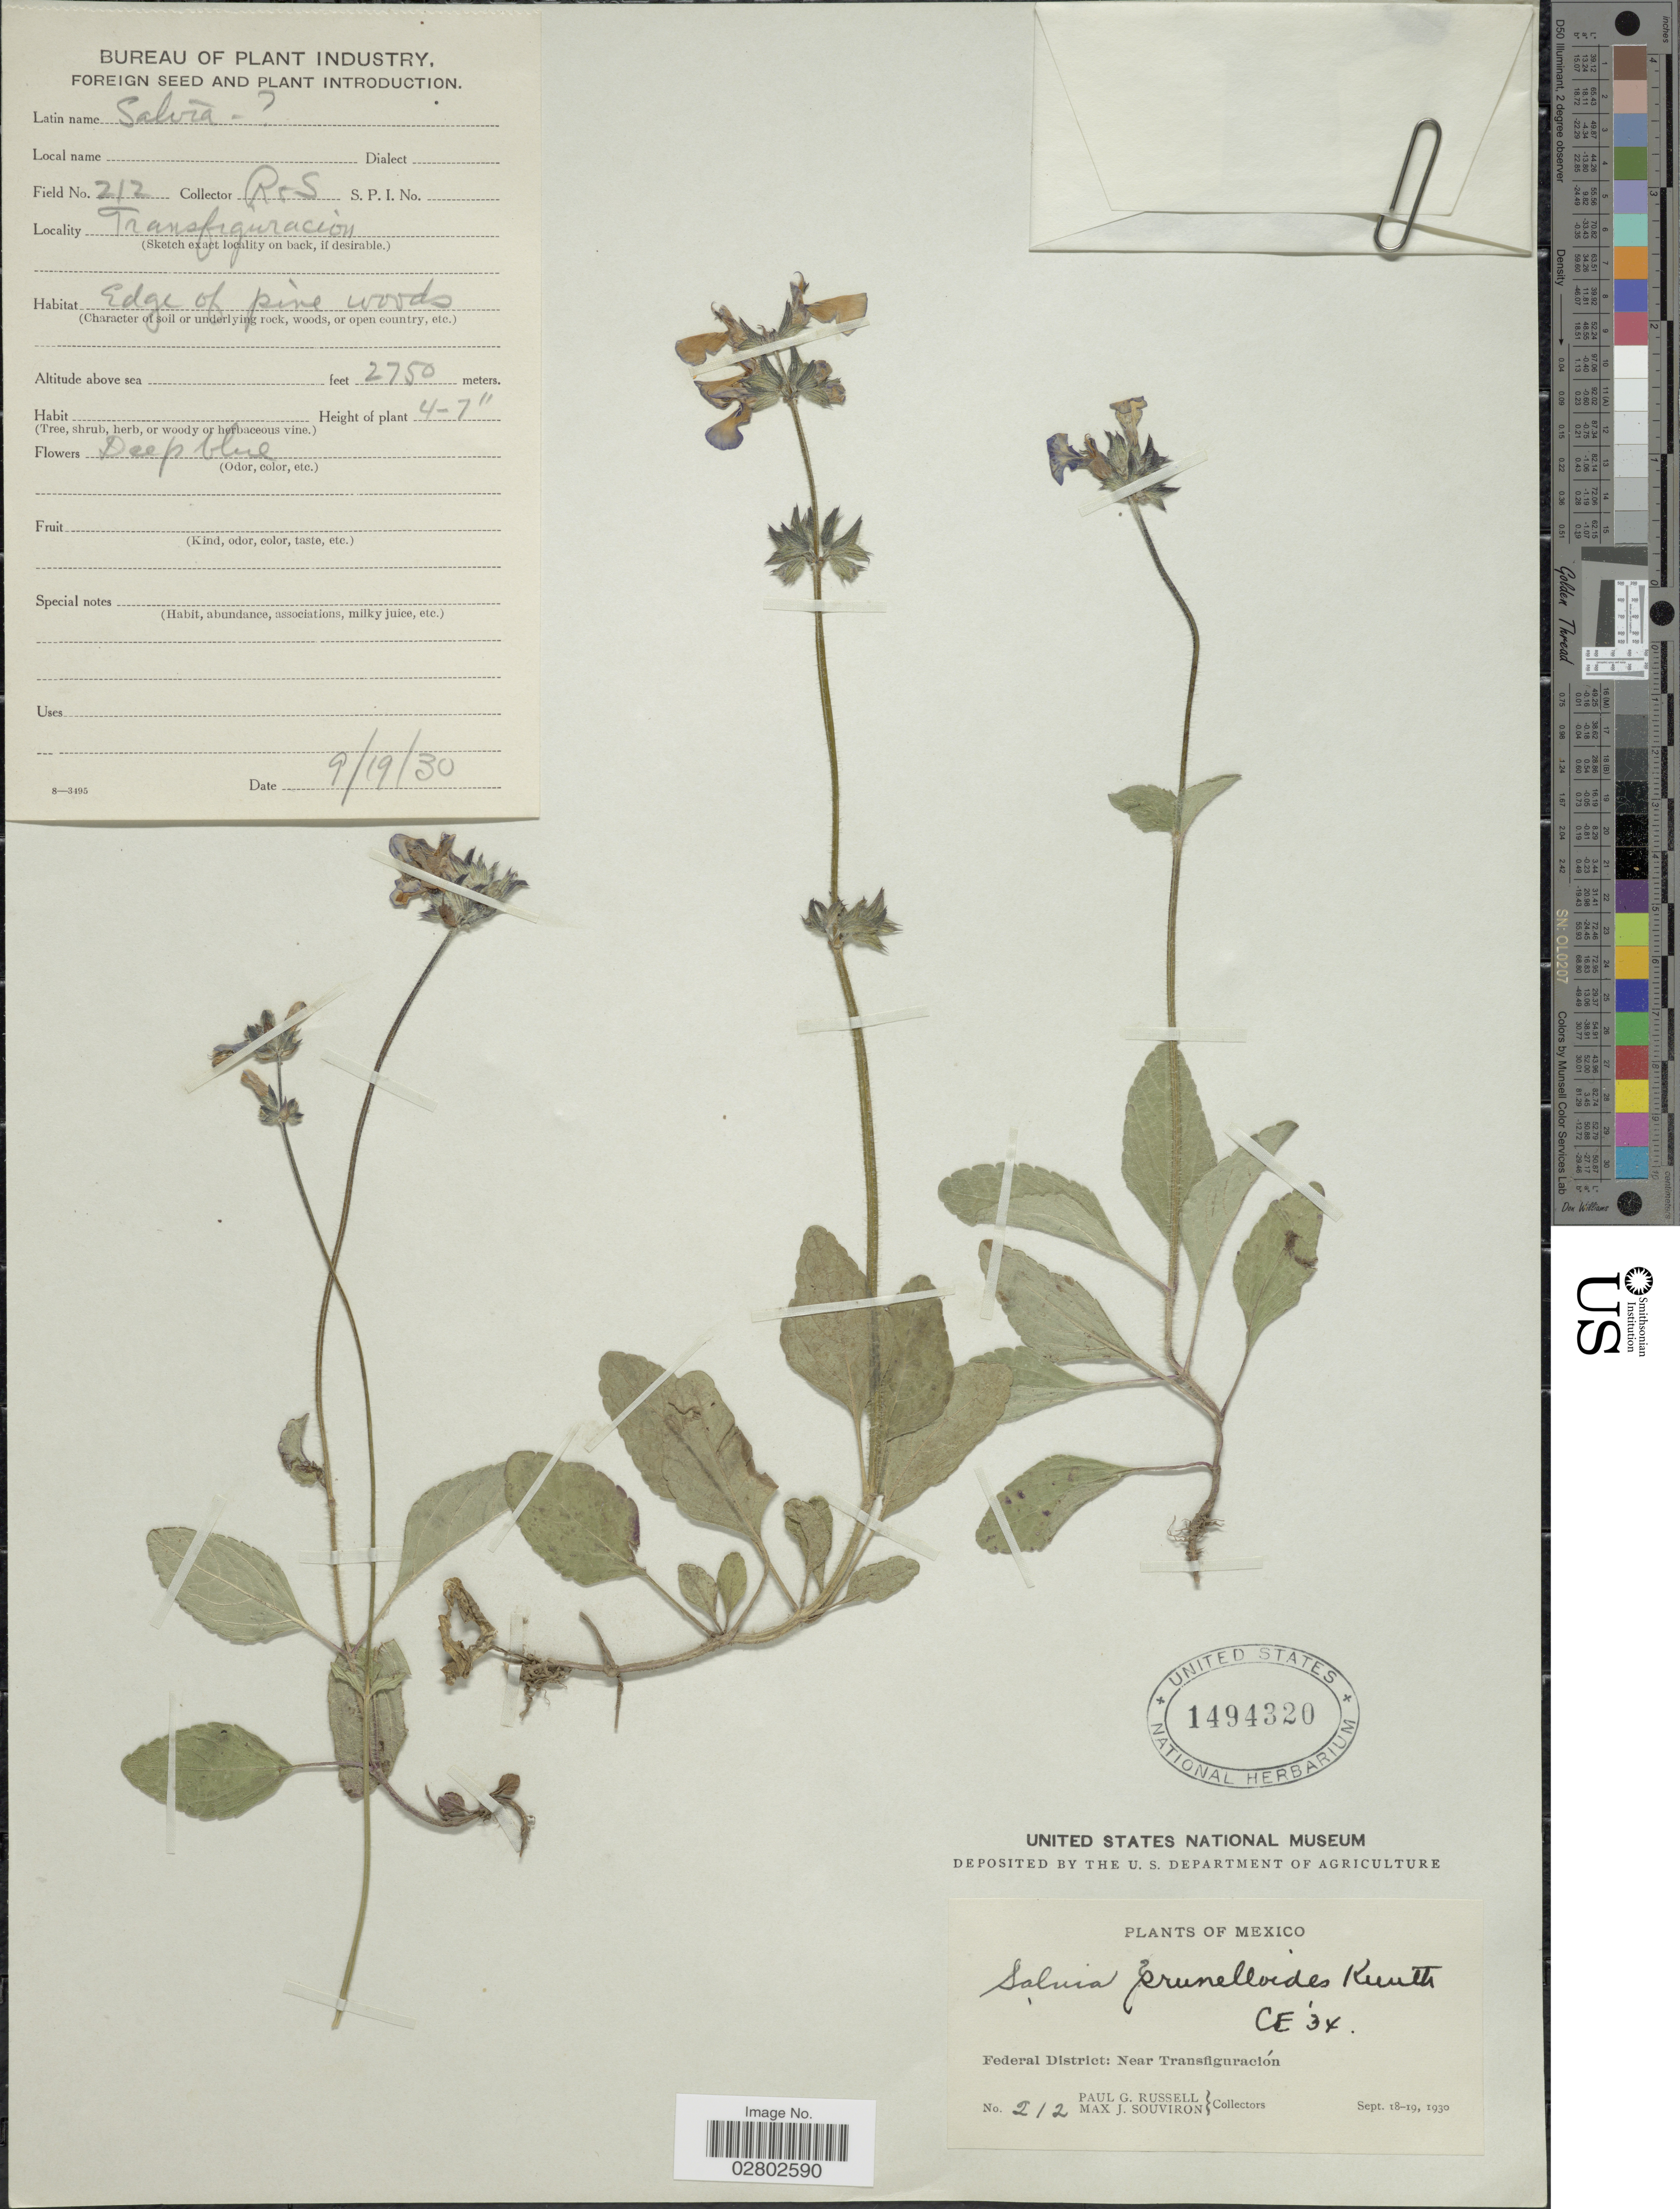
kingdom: Plantae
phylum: Tracheophyta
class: Magnoliopsida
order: Lamiales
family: Lamiaceae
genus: Salvia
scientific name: Salvia prunelloides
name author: Kunth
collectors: P. G. Russell & M. J. Souviron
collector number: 212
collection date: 1930-09-19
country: Mexico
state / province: Distrito Federal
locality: Federal District: Near Transfiguración.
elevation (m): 2750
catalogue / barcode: US 1494320